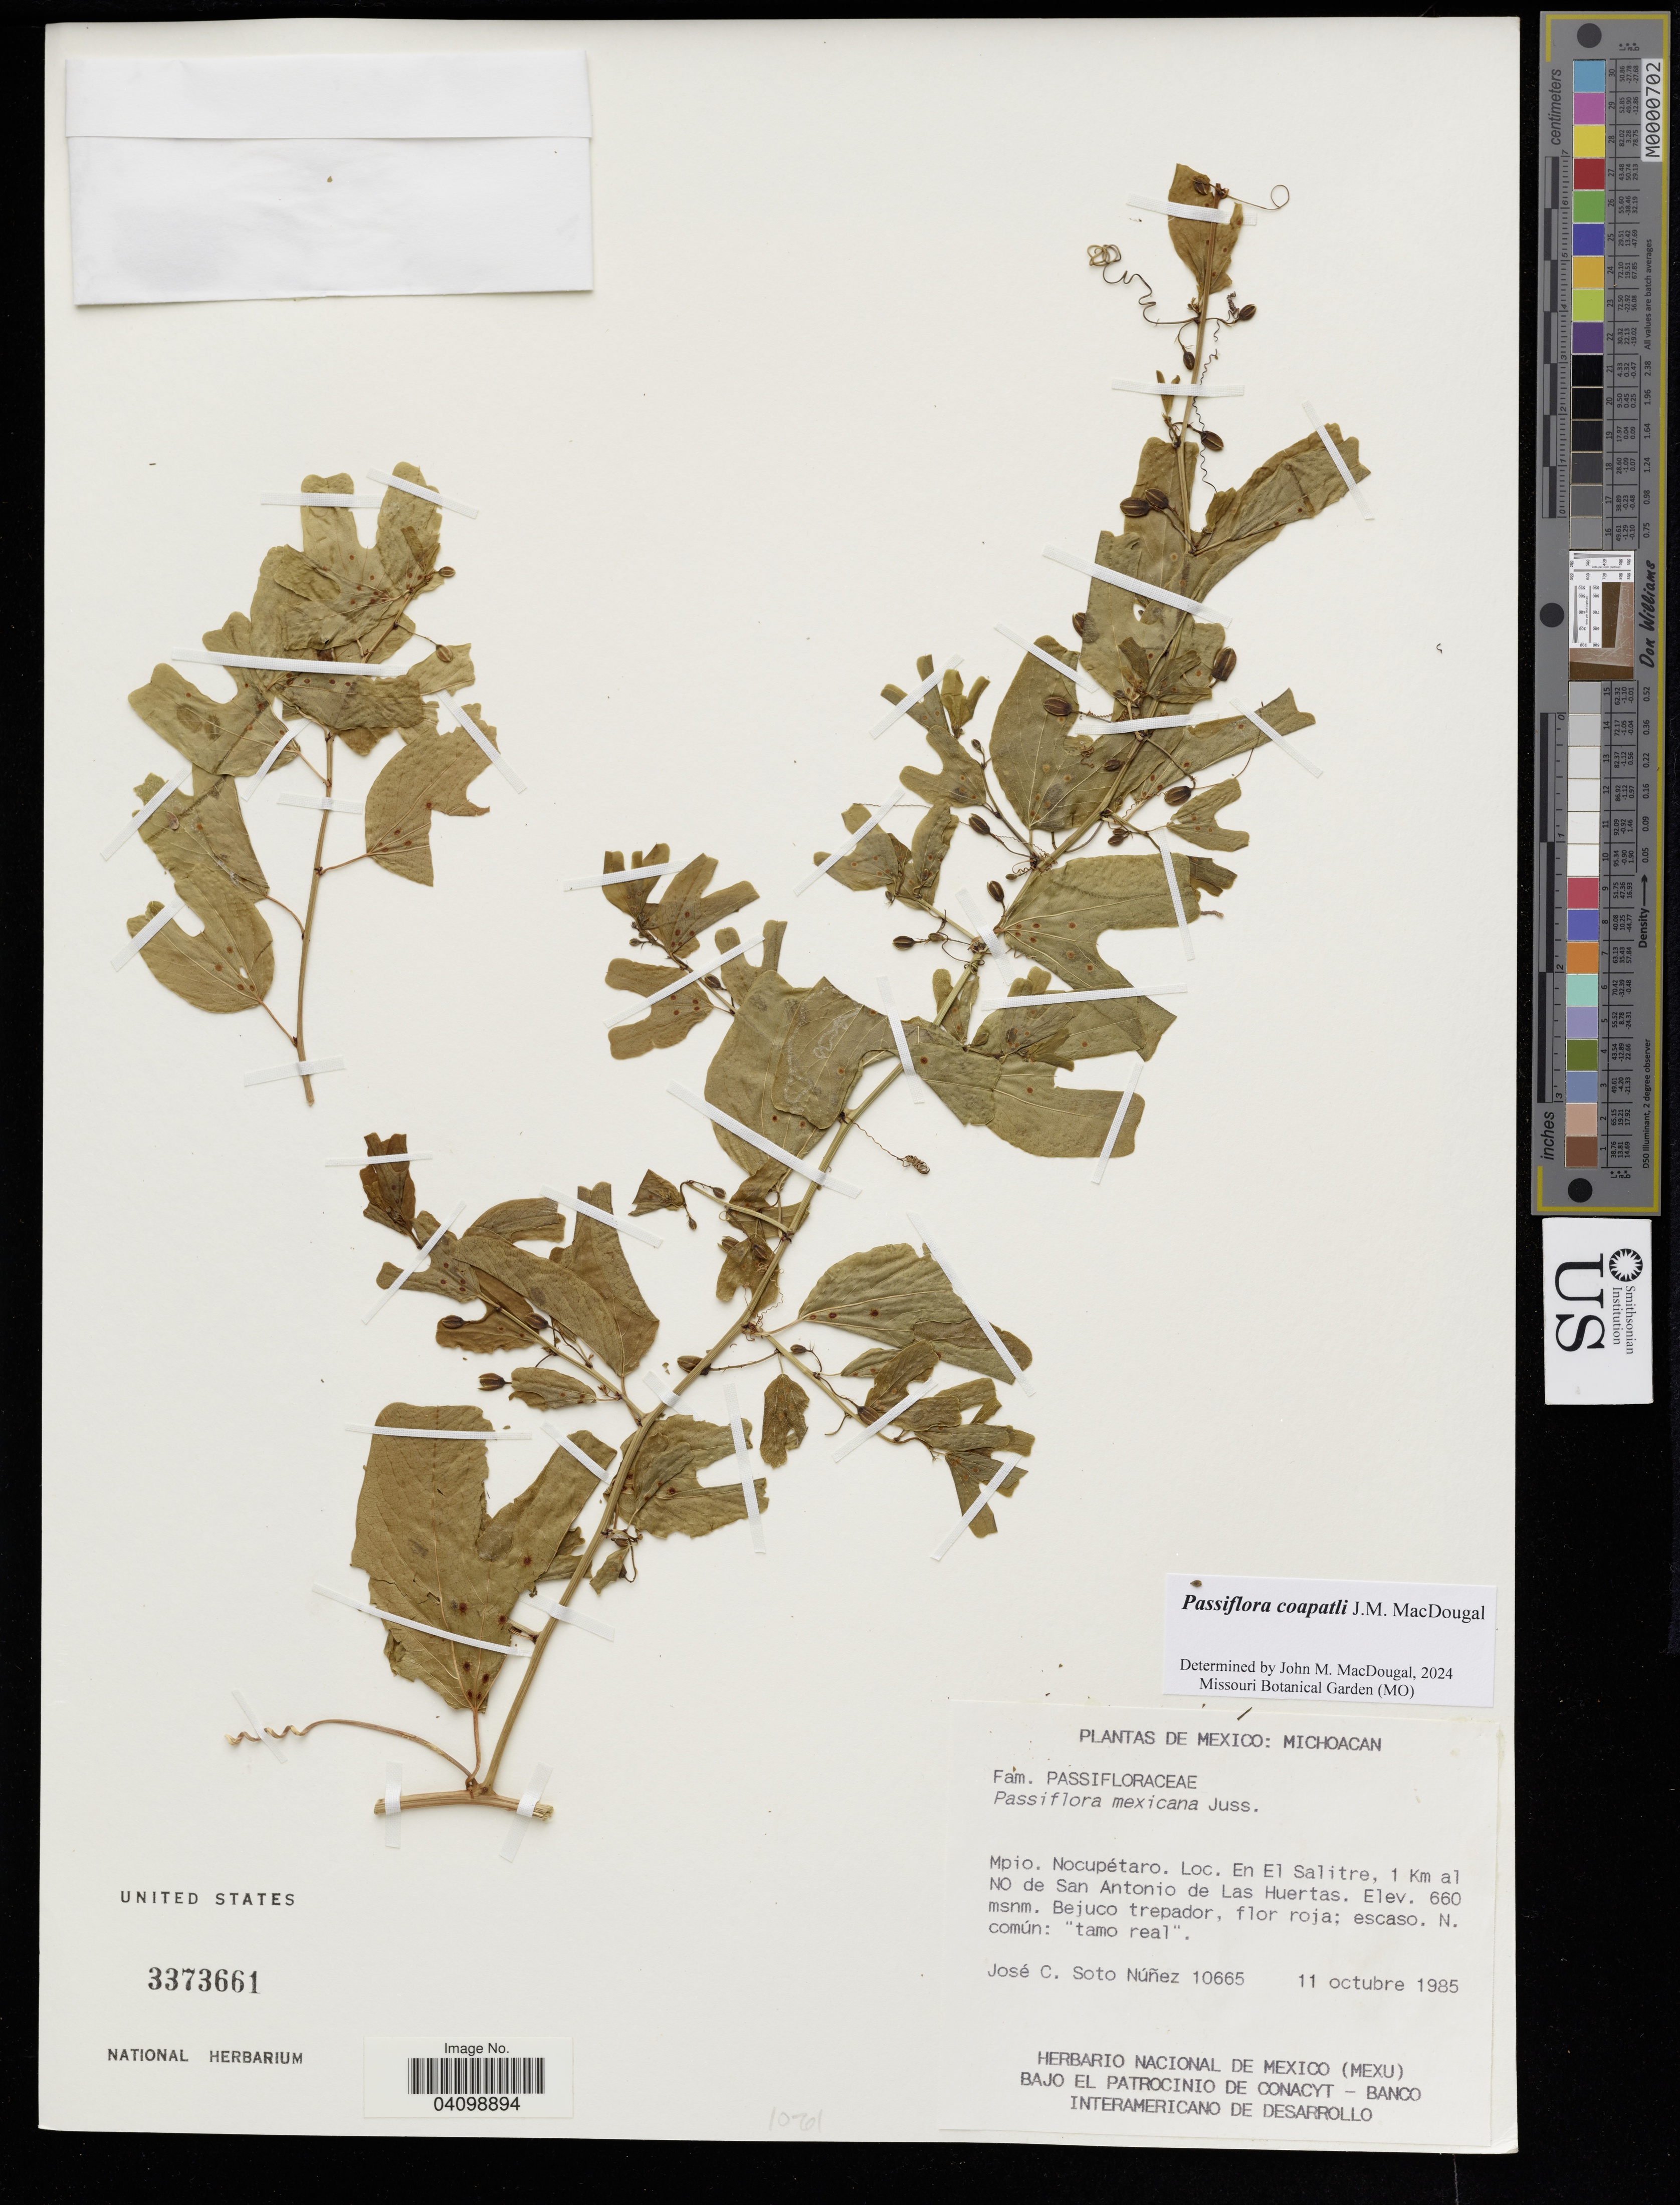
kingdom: Plantae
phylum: Tracheophyta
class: Magnoliopsida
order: Malpighiales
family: Passifloraceae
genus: Passiflora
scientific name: Passiflora coapatli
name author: J.M. MacDougal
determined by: MacDougal, John M.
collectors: J. C. Soto Núñez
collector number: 10665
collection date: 1985-10-11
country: Mexico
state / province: Michoacán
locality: Mpio. Nocupétaro. Loc. En El Salitre, 1 Km al NO de San Antonio de Las Huertas.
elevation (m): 660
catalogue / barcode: US 3373661